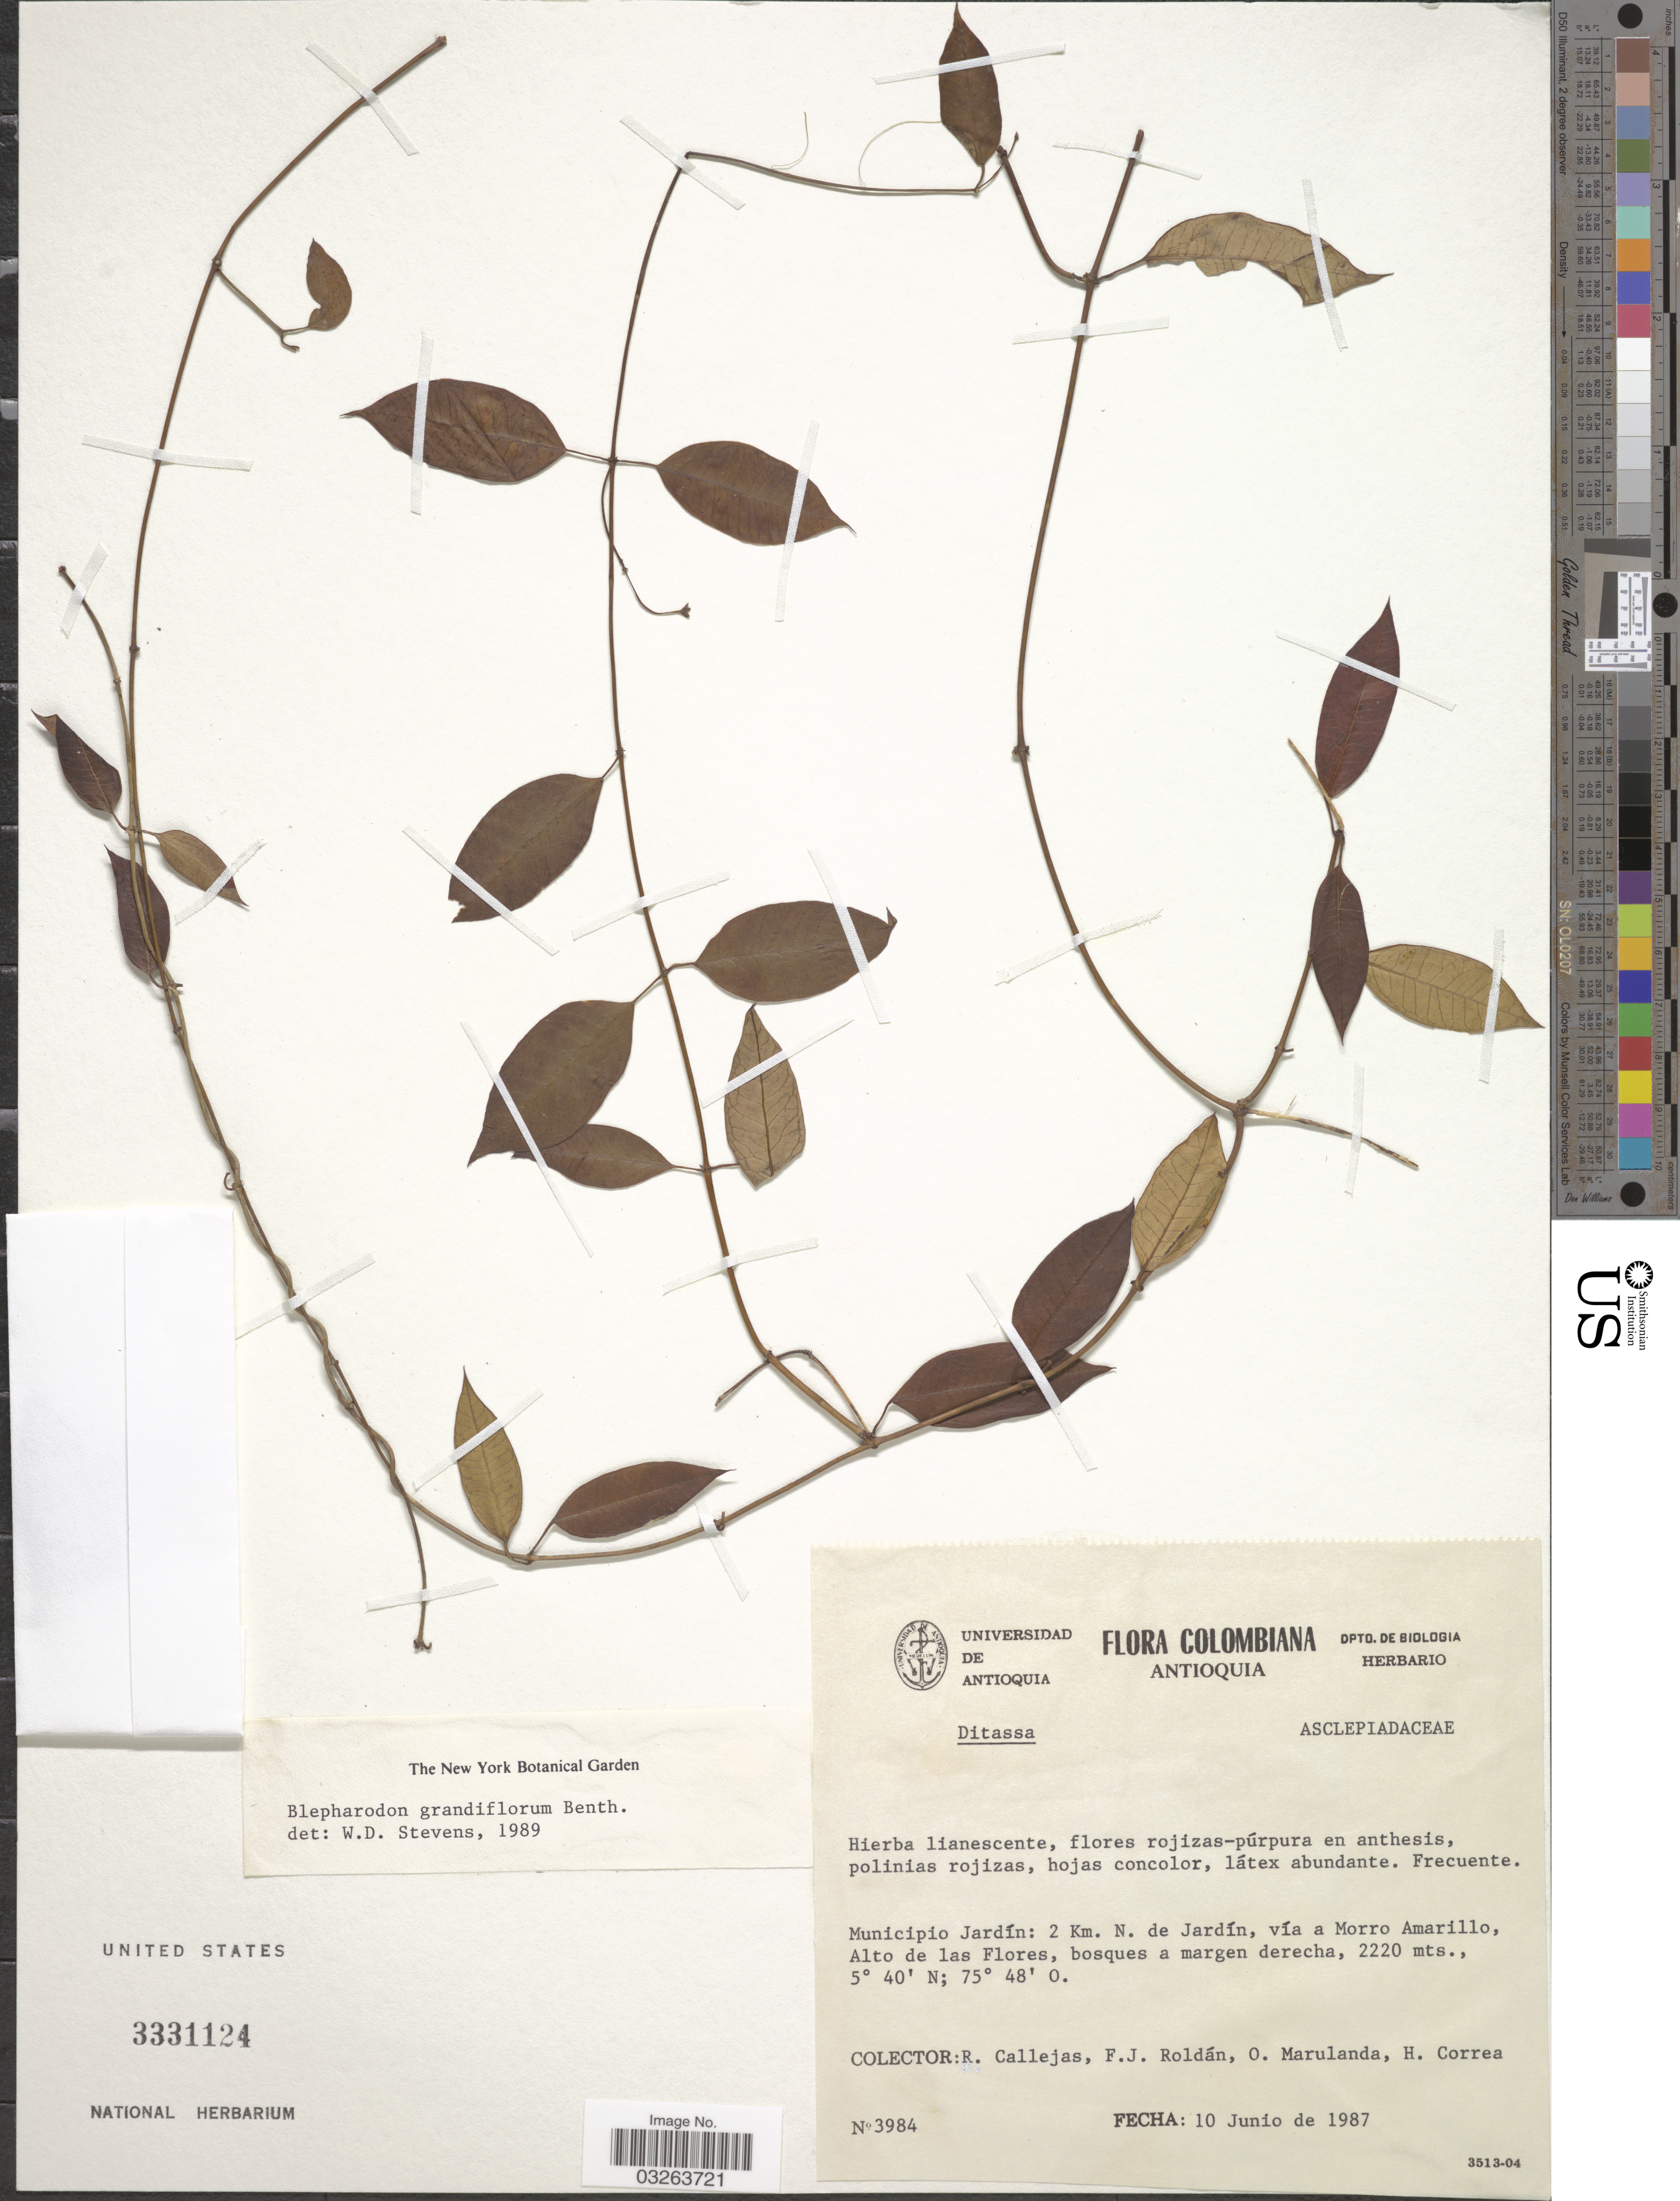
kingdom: Plantae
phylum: Tracheophyta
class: Magnoliopsida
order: Gentianales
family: Apocynaceae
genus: Blepharodon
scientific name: Blepharodon grandiflorum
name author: Benth.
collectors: R. Callejas, F. J. Roldán, O. Marulanda & H. Correa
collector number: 3984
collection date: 1987-06-10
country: Colombia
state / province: Antioquia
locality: Municipio Jardín: 2 Km. N. de Jardín, vía a Morro Amarillo, Alto de las Flores, bosques a margen derecha.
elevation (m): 2220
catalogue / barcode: US 3331124